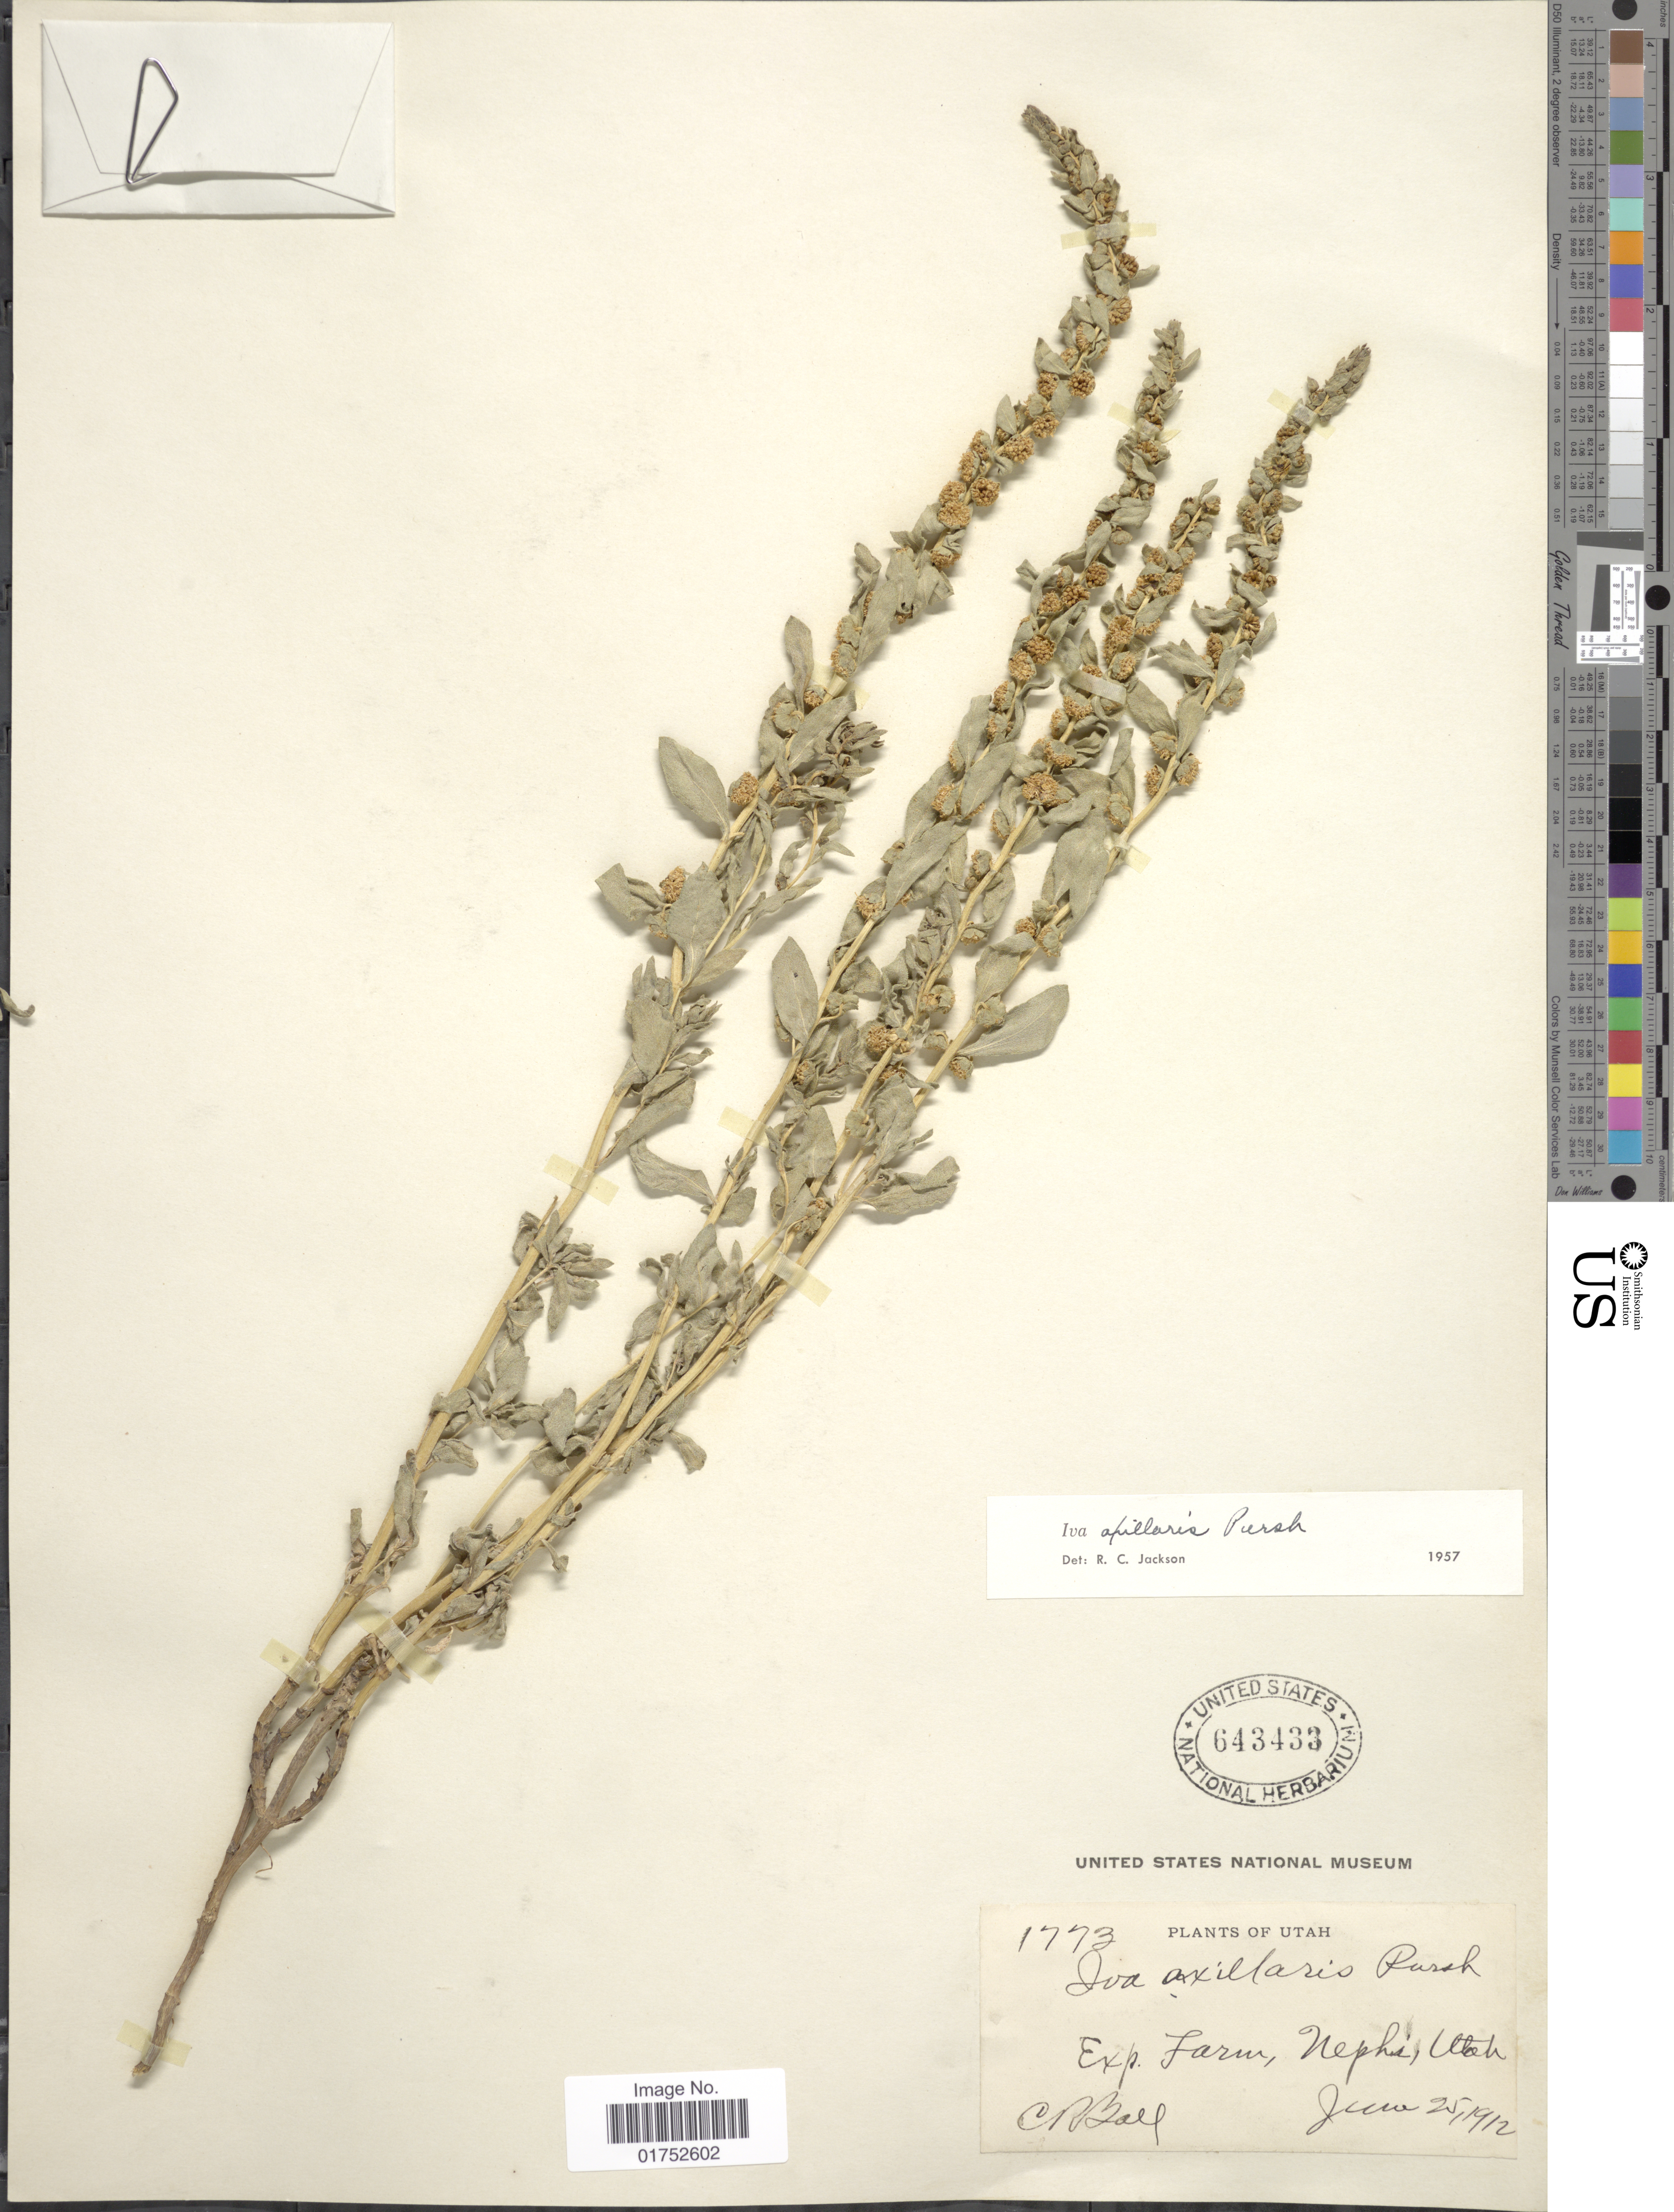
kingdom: Plantae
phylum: Tracheophyta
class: Magnoliopsida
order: Asterales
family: Asteraceae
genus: Iva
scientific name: Iva axillaris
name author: Pursh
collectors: C. R. Ball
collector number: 1773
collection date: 1912-06-25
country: United States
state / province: Utah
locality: Exp. Farm, Nephi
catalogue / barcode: US 643433